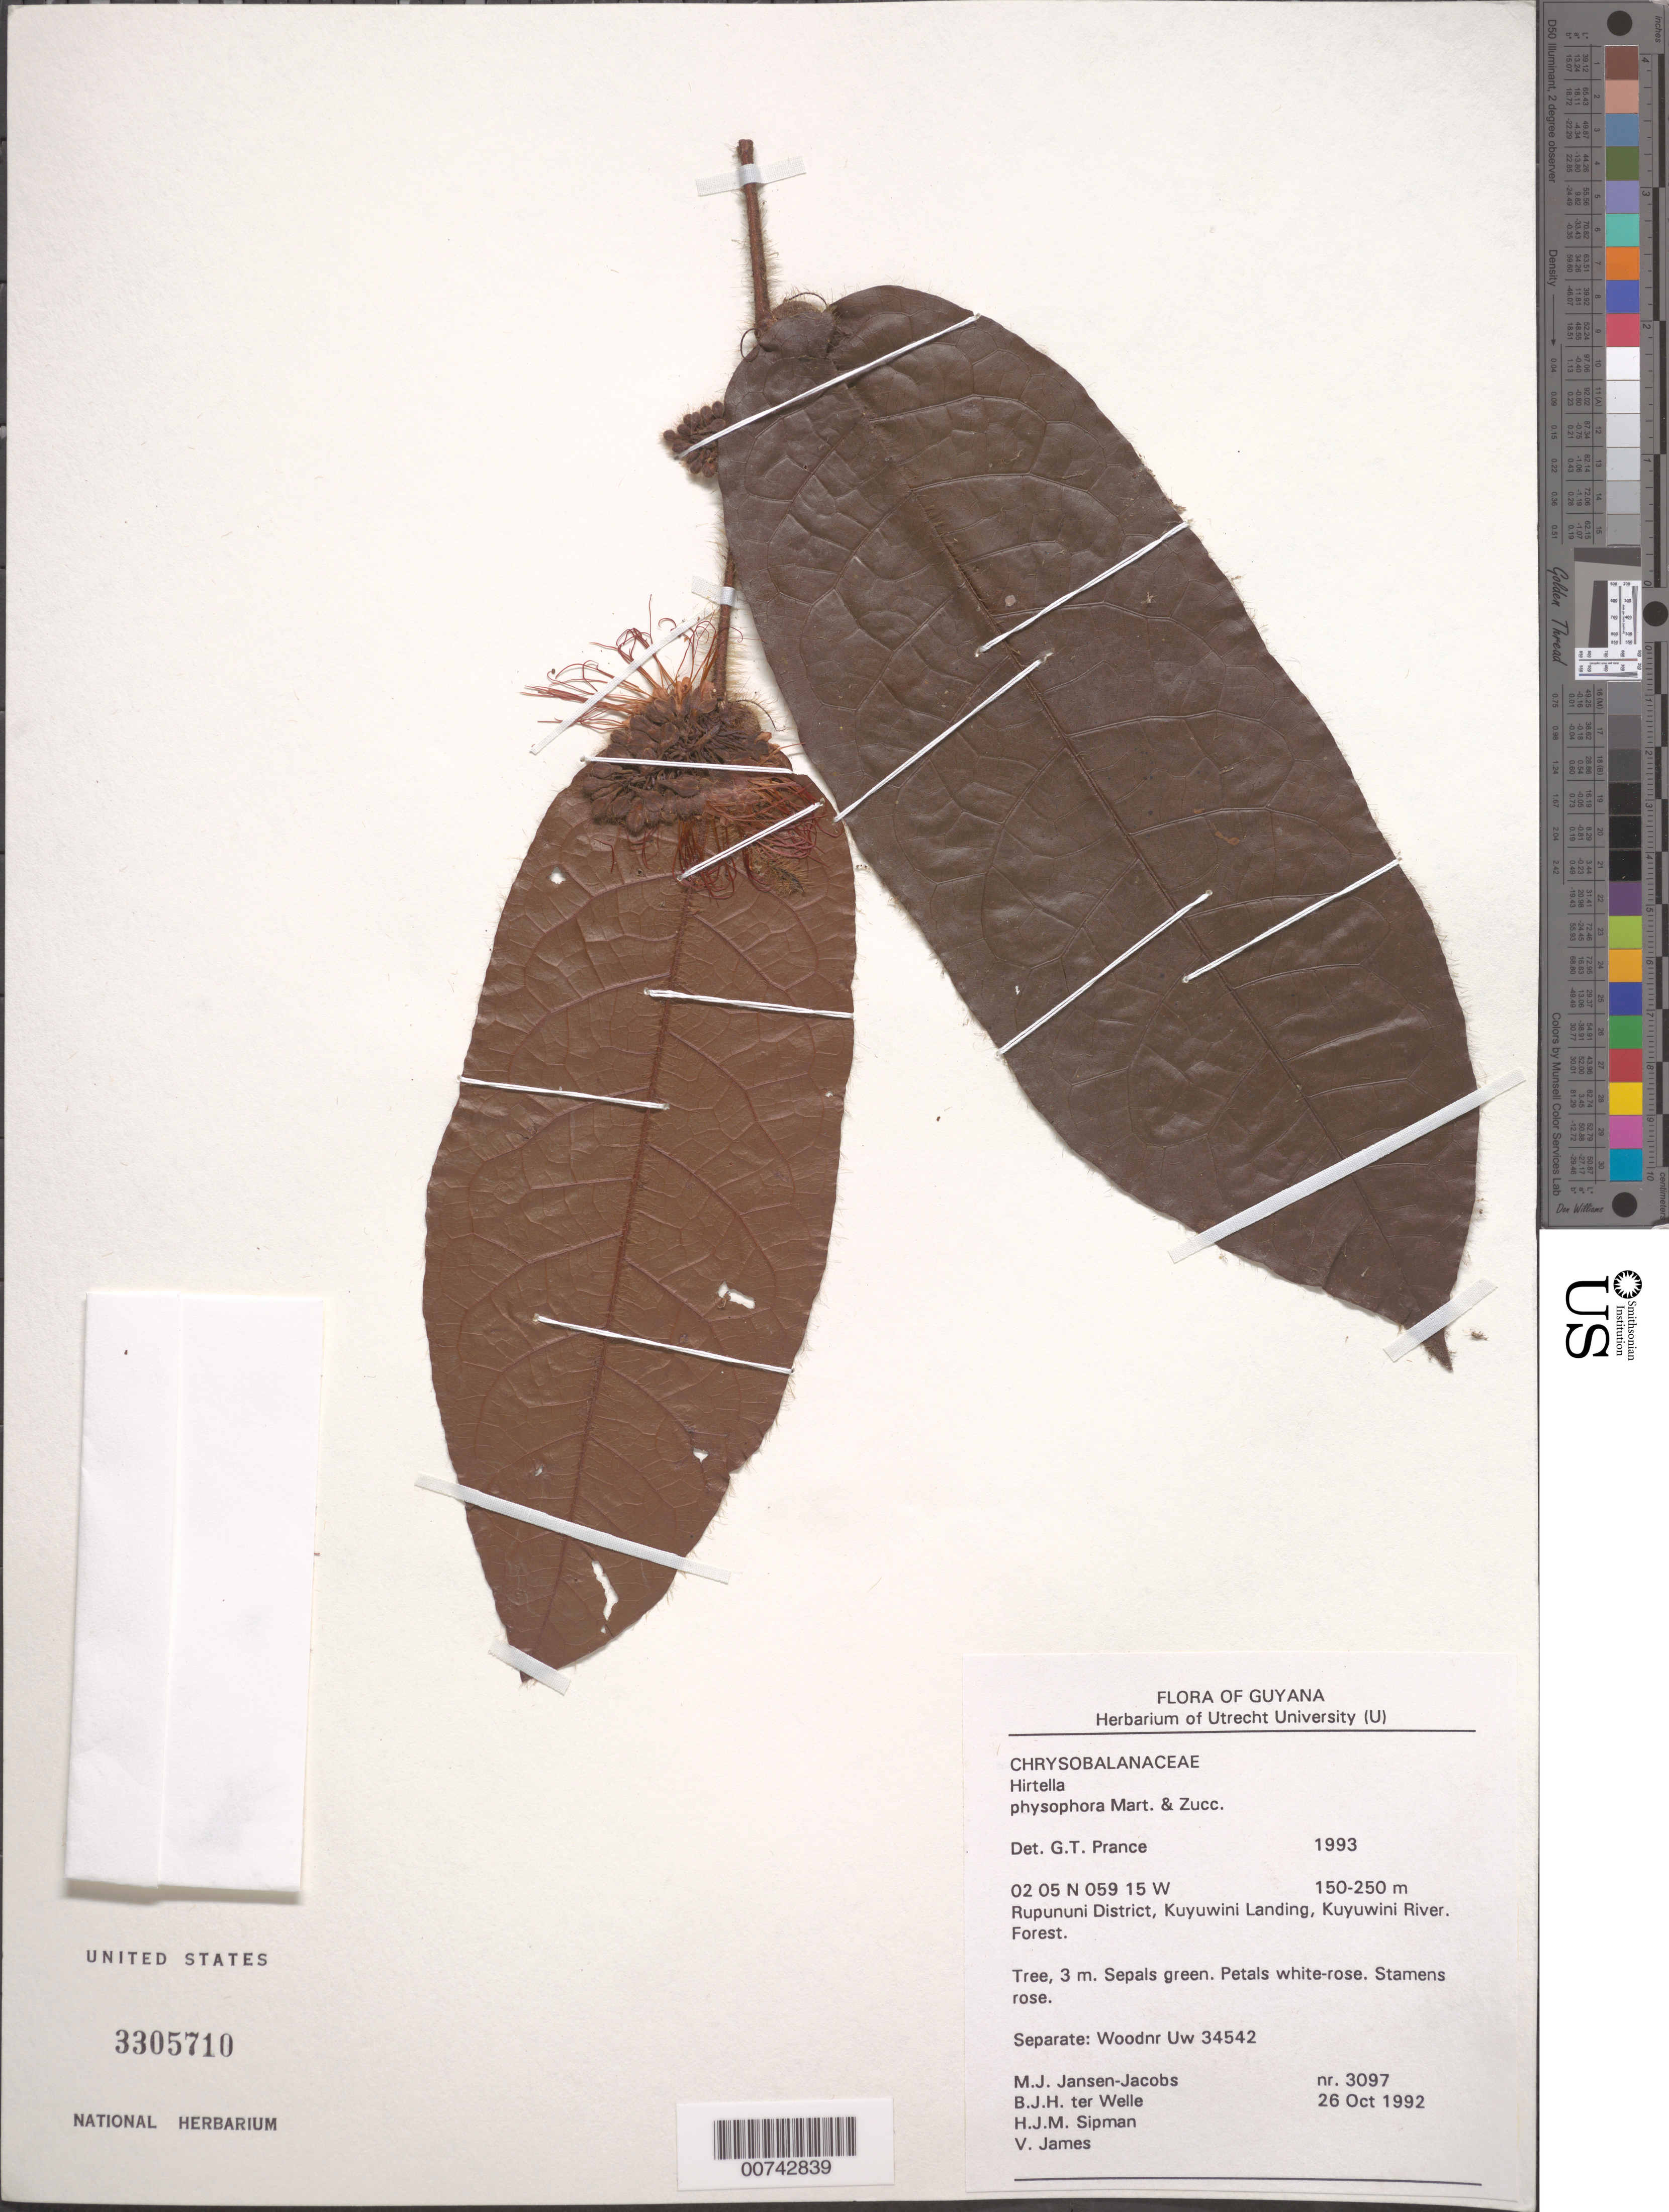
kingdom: Plantae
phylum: Tracheophyta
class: Magnoliopsida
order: Malpighiales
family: Chrysobalanaceae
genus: Hirtella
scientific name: Hirtella physophora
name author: Mart. & Zucc.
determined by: Prance, G. T.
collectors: M. J. Jansen-Jacobs, B. Welle, H. J. M. Sipman & V. James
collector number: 3097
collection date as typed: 26-Oct-92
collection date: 1992-10-26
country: Guyana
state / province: U. Takutu-U. Essequibo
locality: Kuyuwini Landing, Kuyuwini River, Rupununi District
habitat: Forest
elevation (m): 150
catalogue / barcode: US 3305710